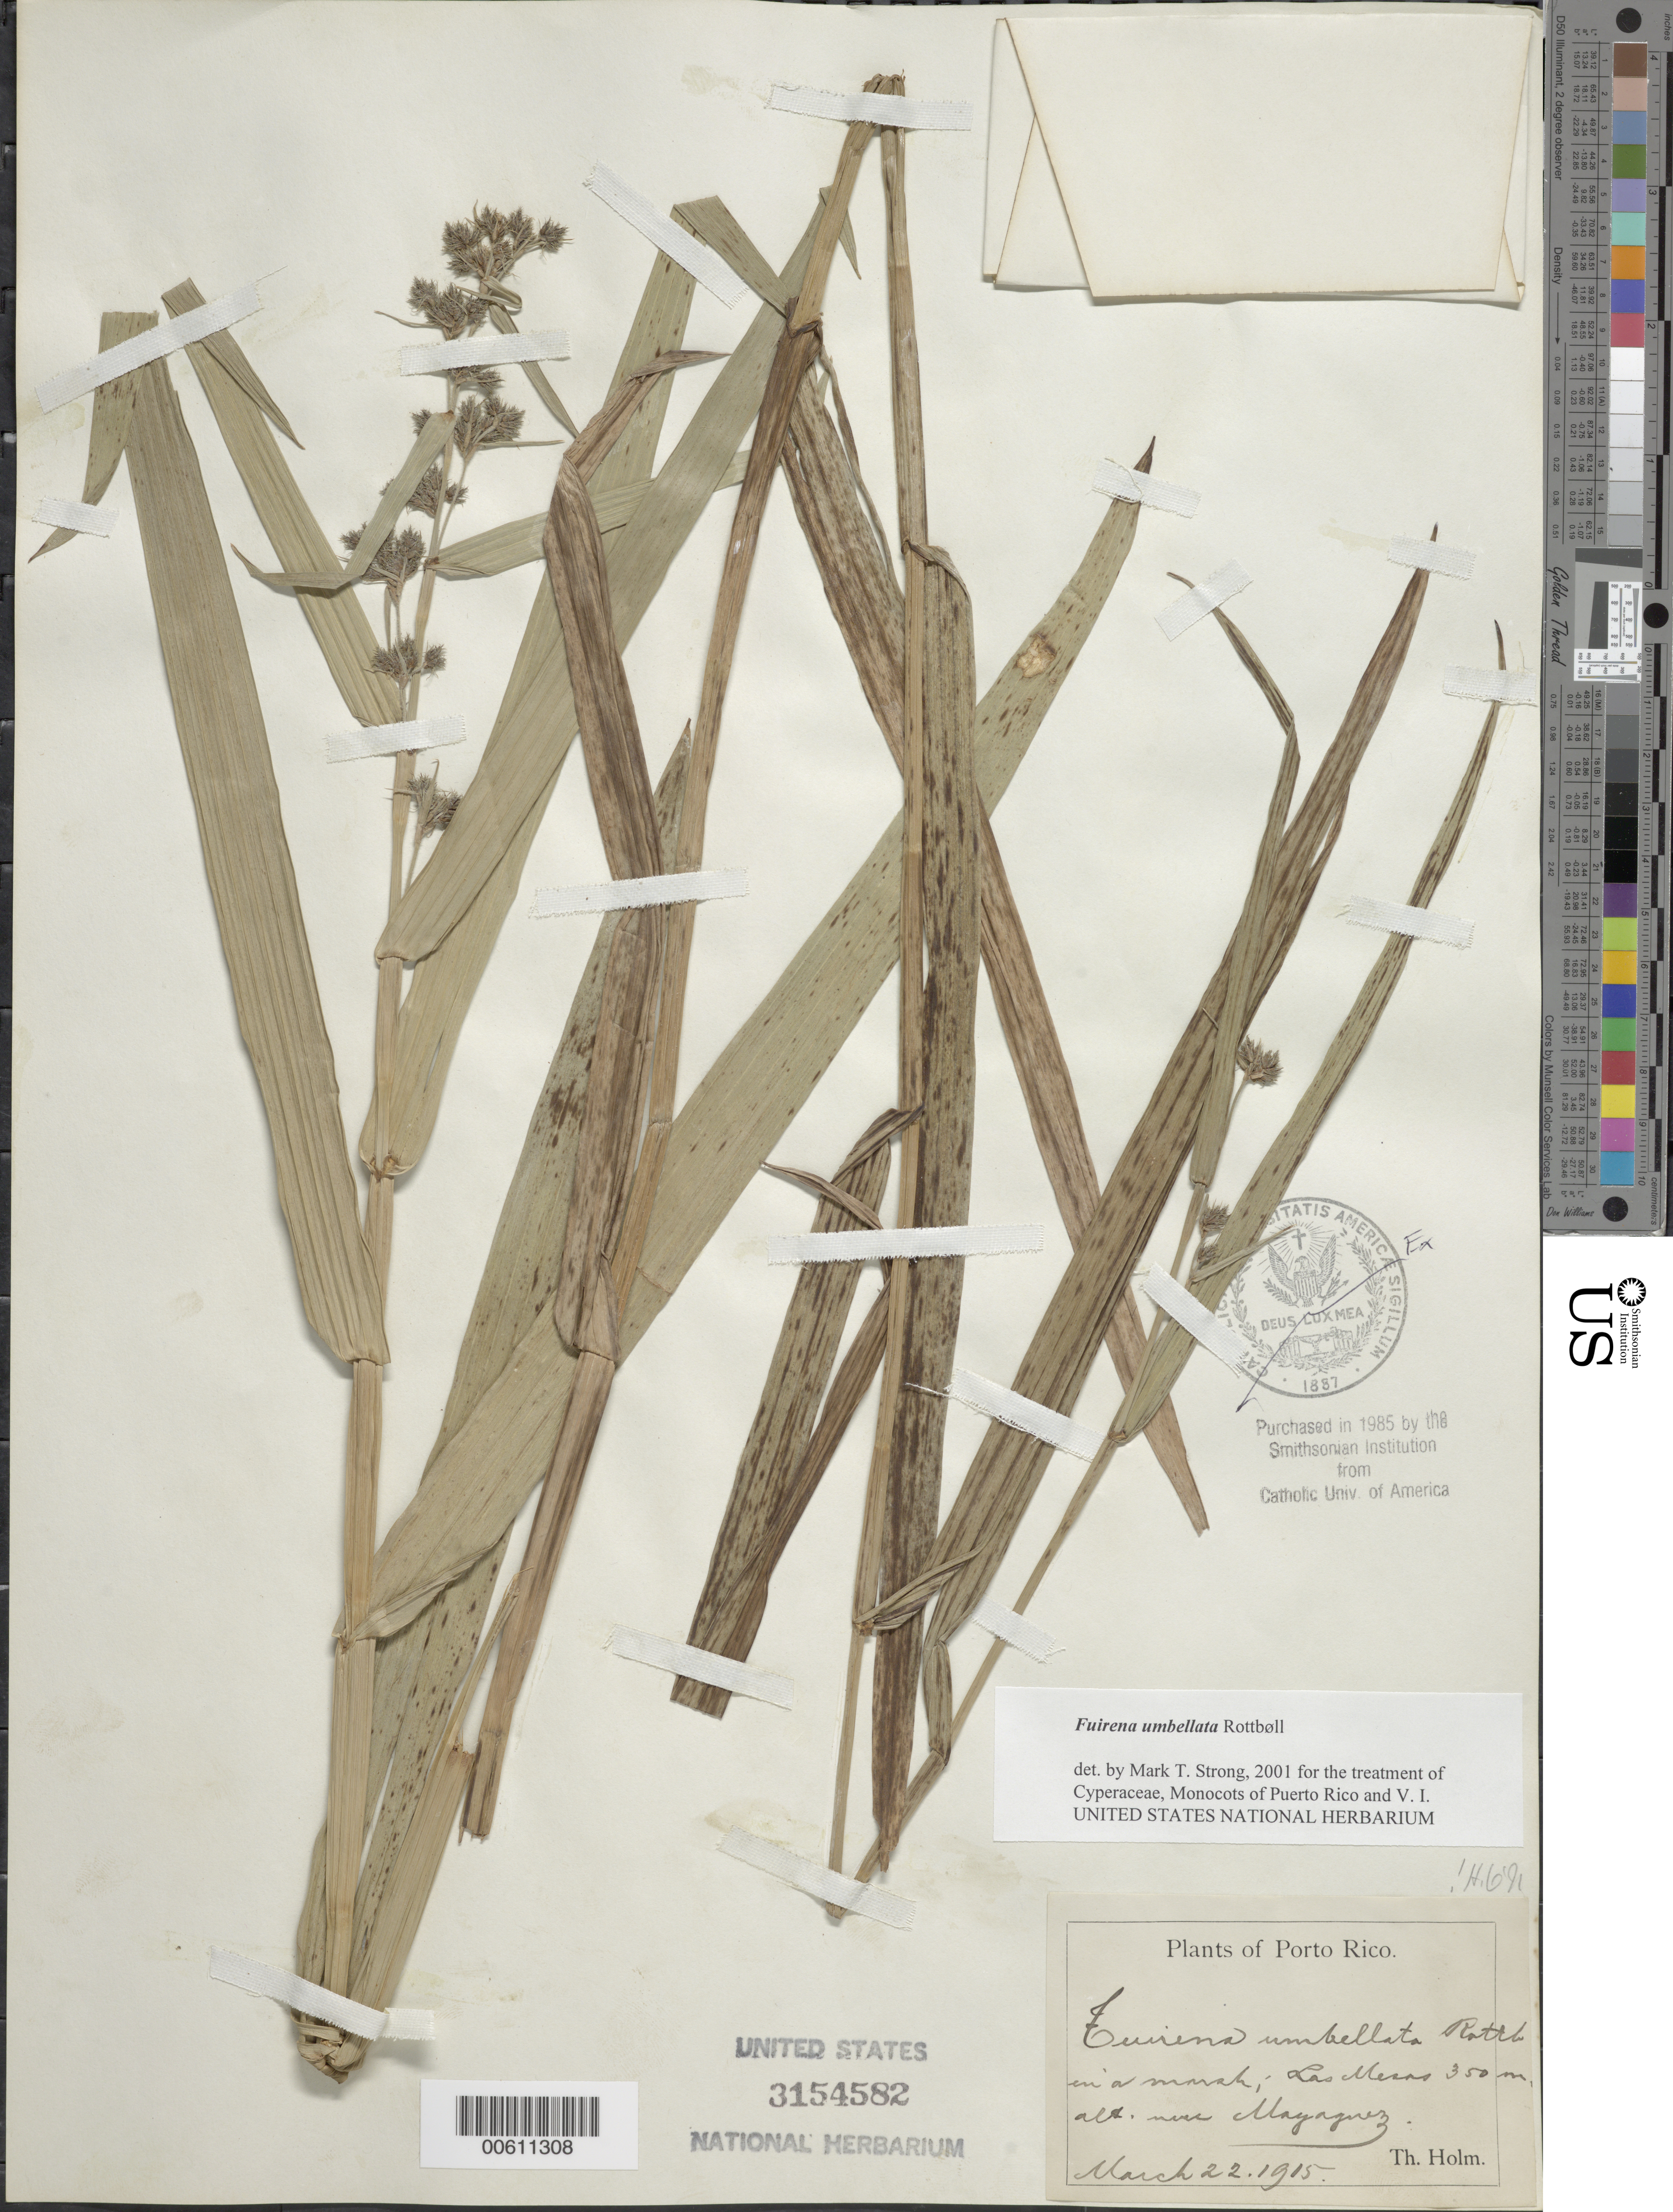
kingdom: Plantae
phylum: Tracheophyta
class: Liliopsida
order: Poales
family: Cyperaceae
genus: Fuirena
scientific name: Fuirena umbellata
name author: Rottb.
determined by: Strong, M. T., (US), Smithsonian Institution - National Museum of Natural History (UNITED STATES)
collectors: H. T. Holm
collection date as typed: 22 Mar 1915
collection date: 1915-03-22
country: Puerto Rico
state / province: Mayagüez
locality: Las Mesas, near Mayagüez.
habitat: In a marsh.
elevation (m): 350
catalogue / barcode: US 3154582